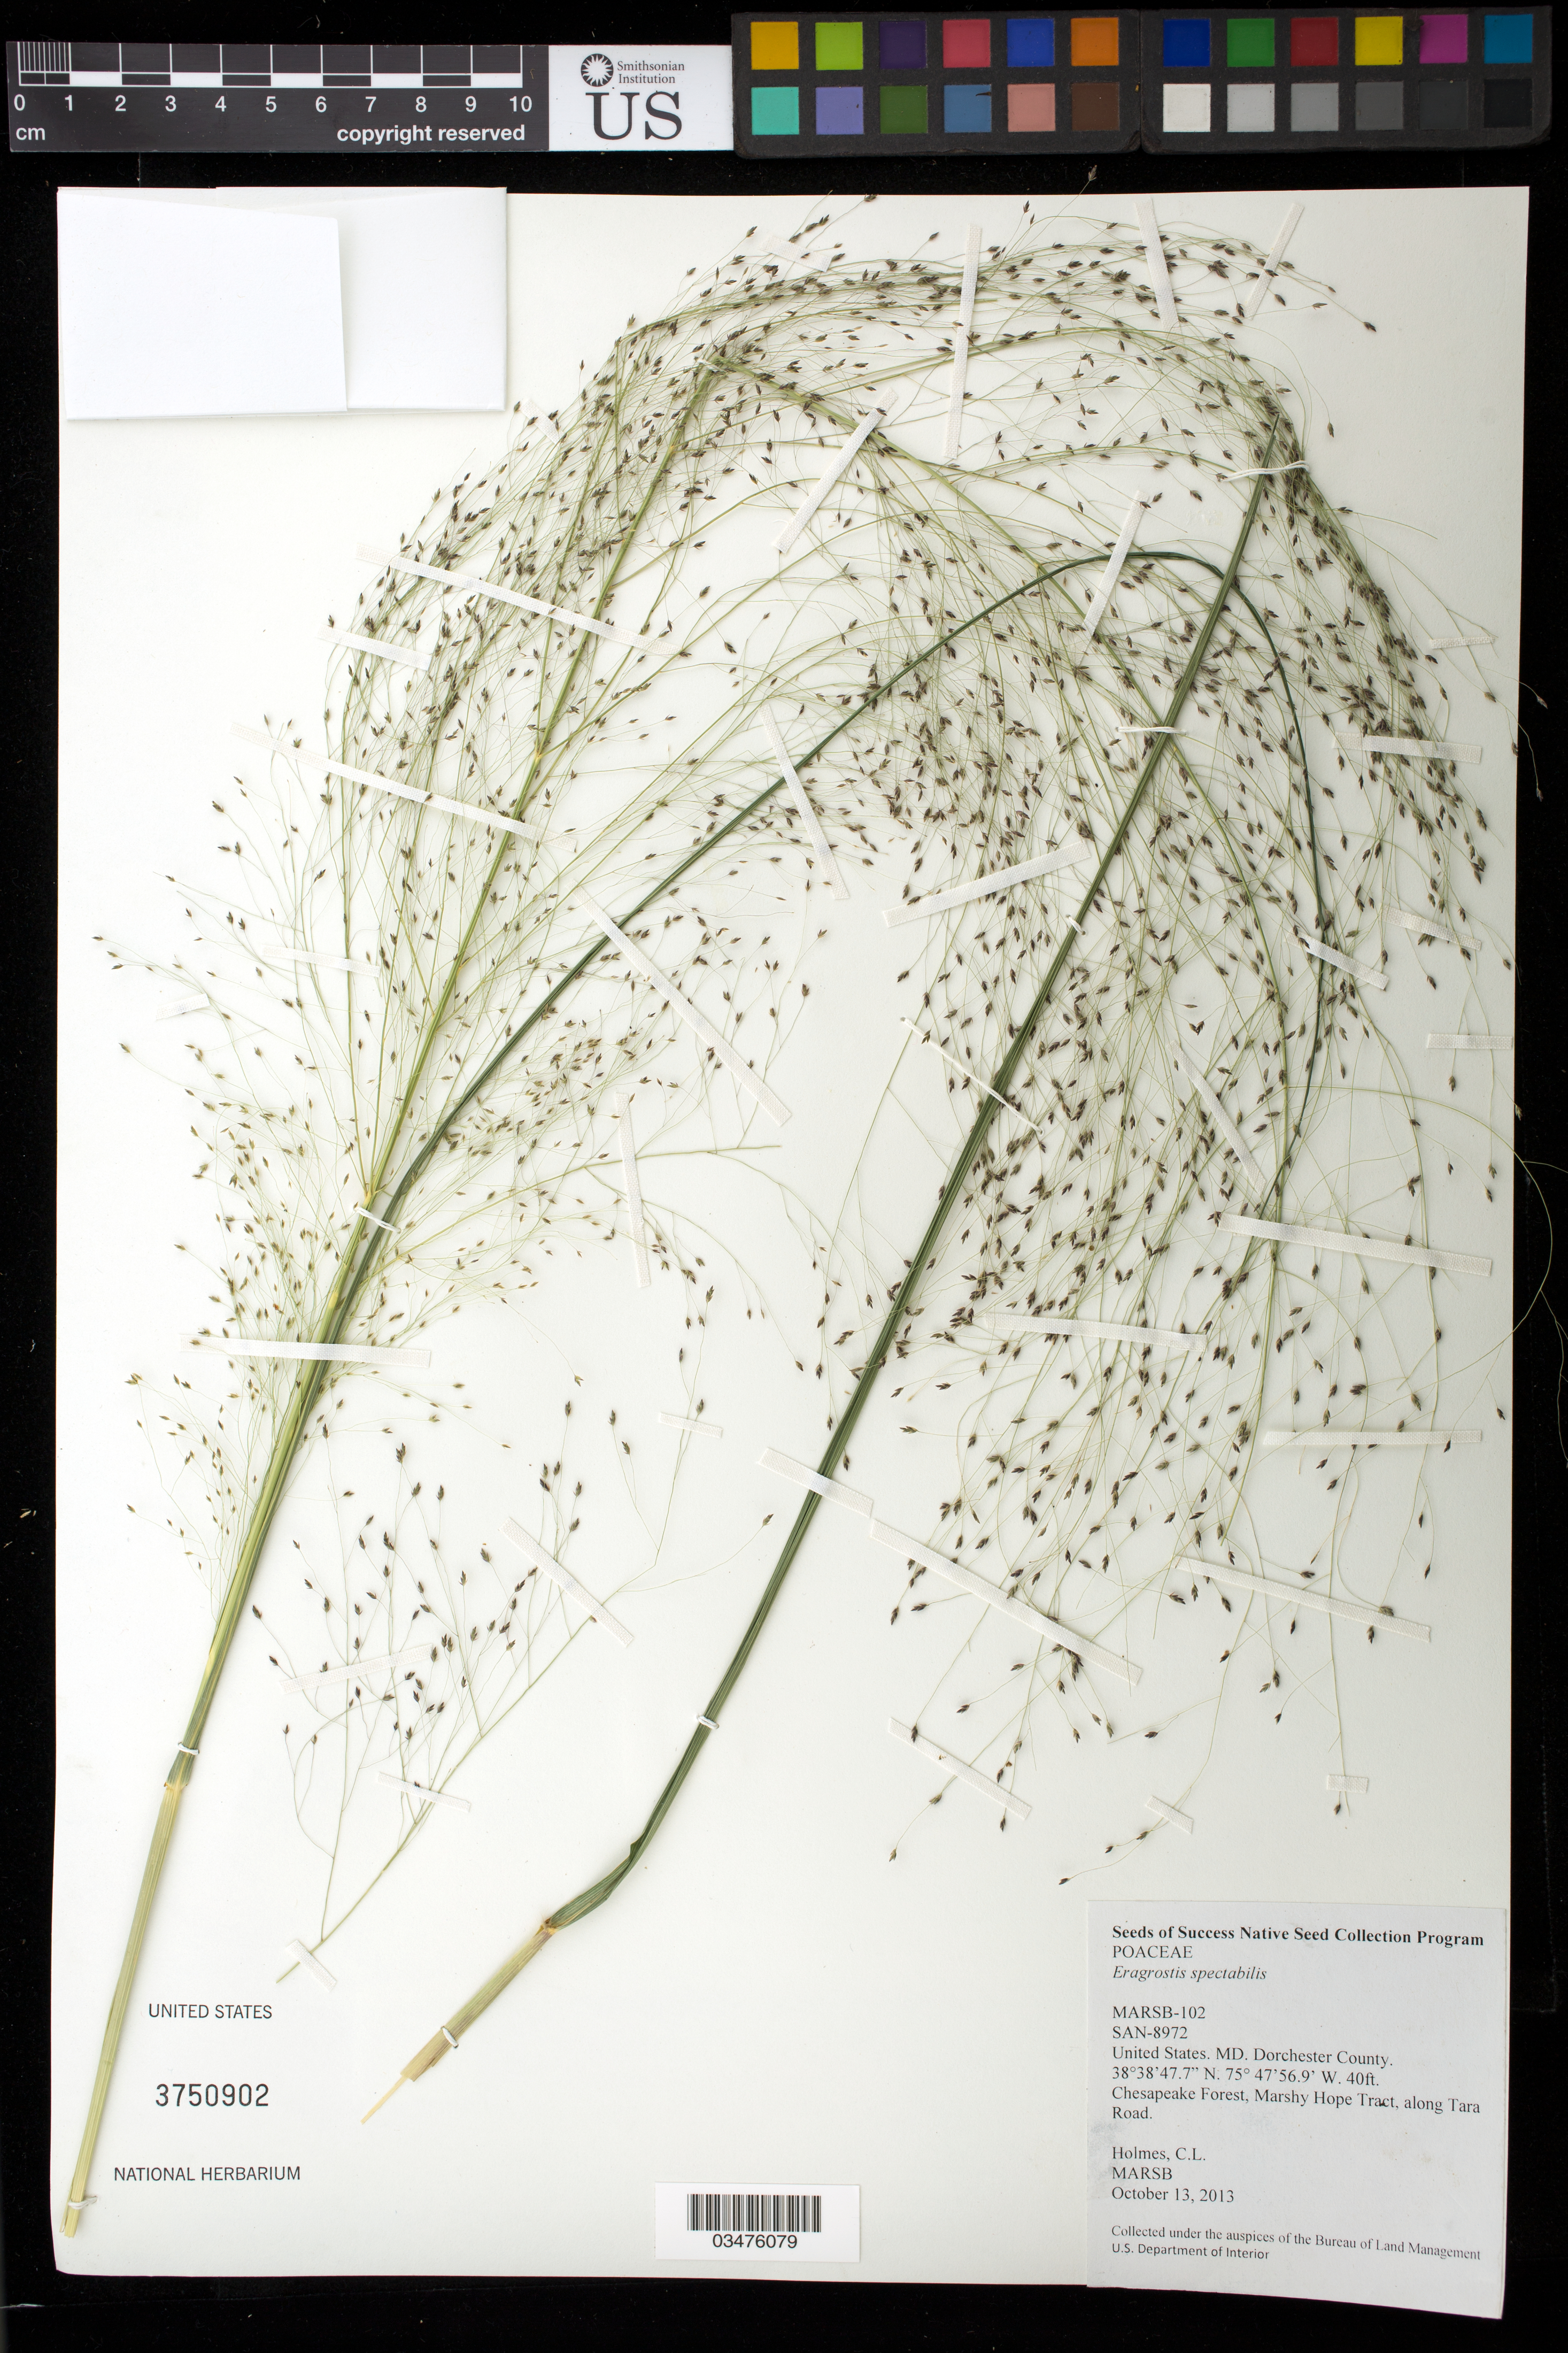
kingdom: Plantae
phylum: Tracheophyta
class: Liliopsida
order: Poales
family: Poaceae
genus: Eragrostis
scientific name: Eragrostis spectabilis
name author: (Pursh) Steud.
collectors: C. Holmes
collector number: MARSB-102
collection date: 2013-10-13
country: United States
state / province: Maryland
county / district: Dorchester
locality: Chesapeake Forest, Marshy Hope Tract, along Tara Road.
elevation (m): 12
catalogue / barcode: US 3750902